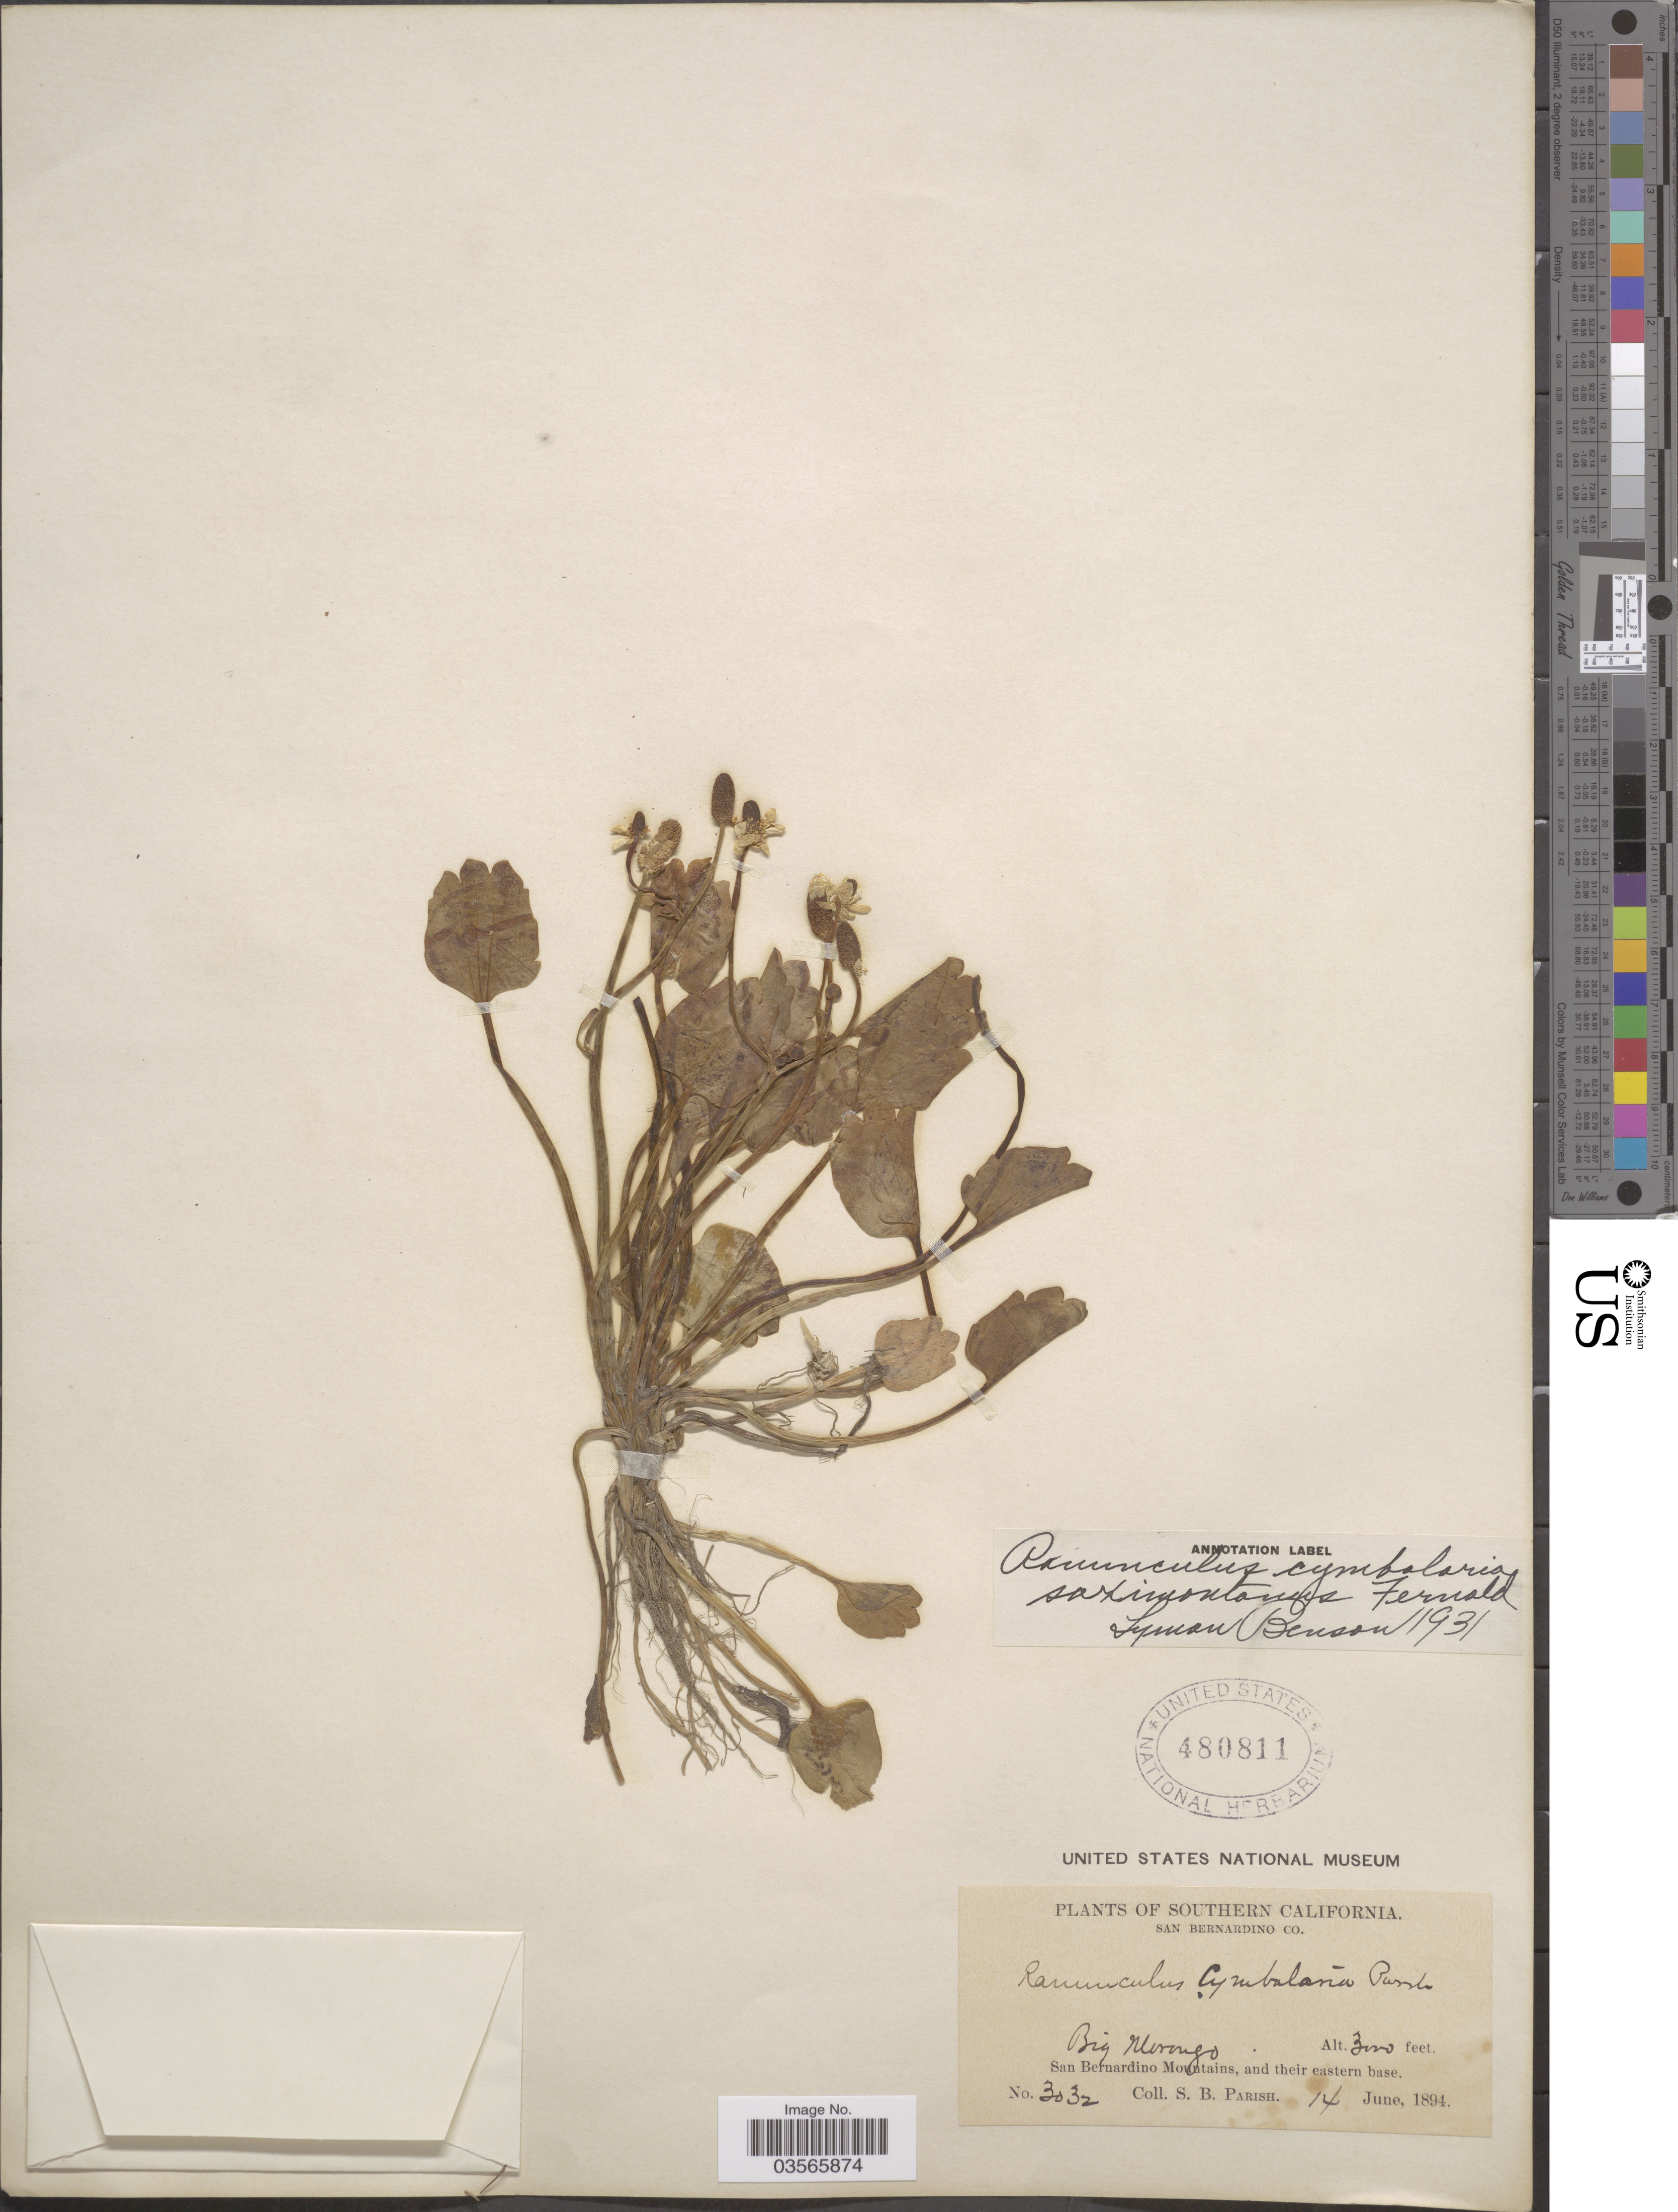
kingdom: Plantae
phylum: Tracheophyta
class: Magnoliopsida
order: Ranunculales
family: Ranunculaceae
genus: Halerpestes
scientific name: Halerpestes cymbalaria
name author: (Pursh) Greene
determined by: Strong, M. T., (US), Smithsonian Institution - National Museum of Natural History (UNITED STATES)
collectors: S. B. Parish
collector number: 3032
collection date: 1894-06-14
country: United States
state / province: California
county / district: San Bernardino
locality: Southern California. San Bernardino Co. Big Morongo. San Bernardino Mountains, and their eastern base.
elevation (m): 914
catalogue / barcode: US 480811